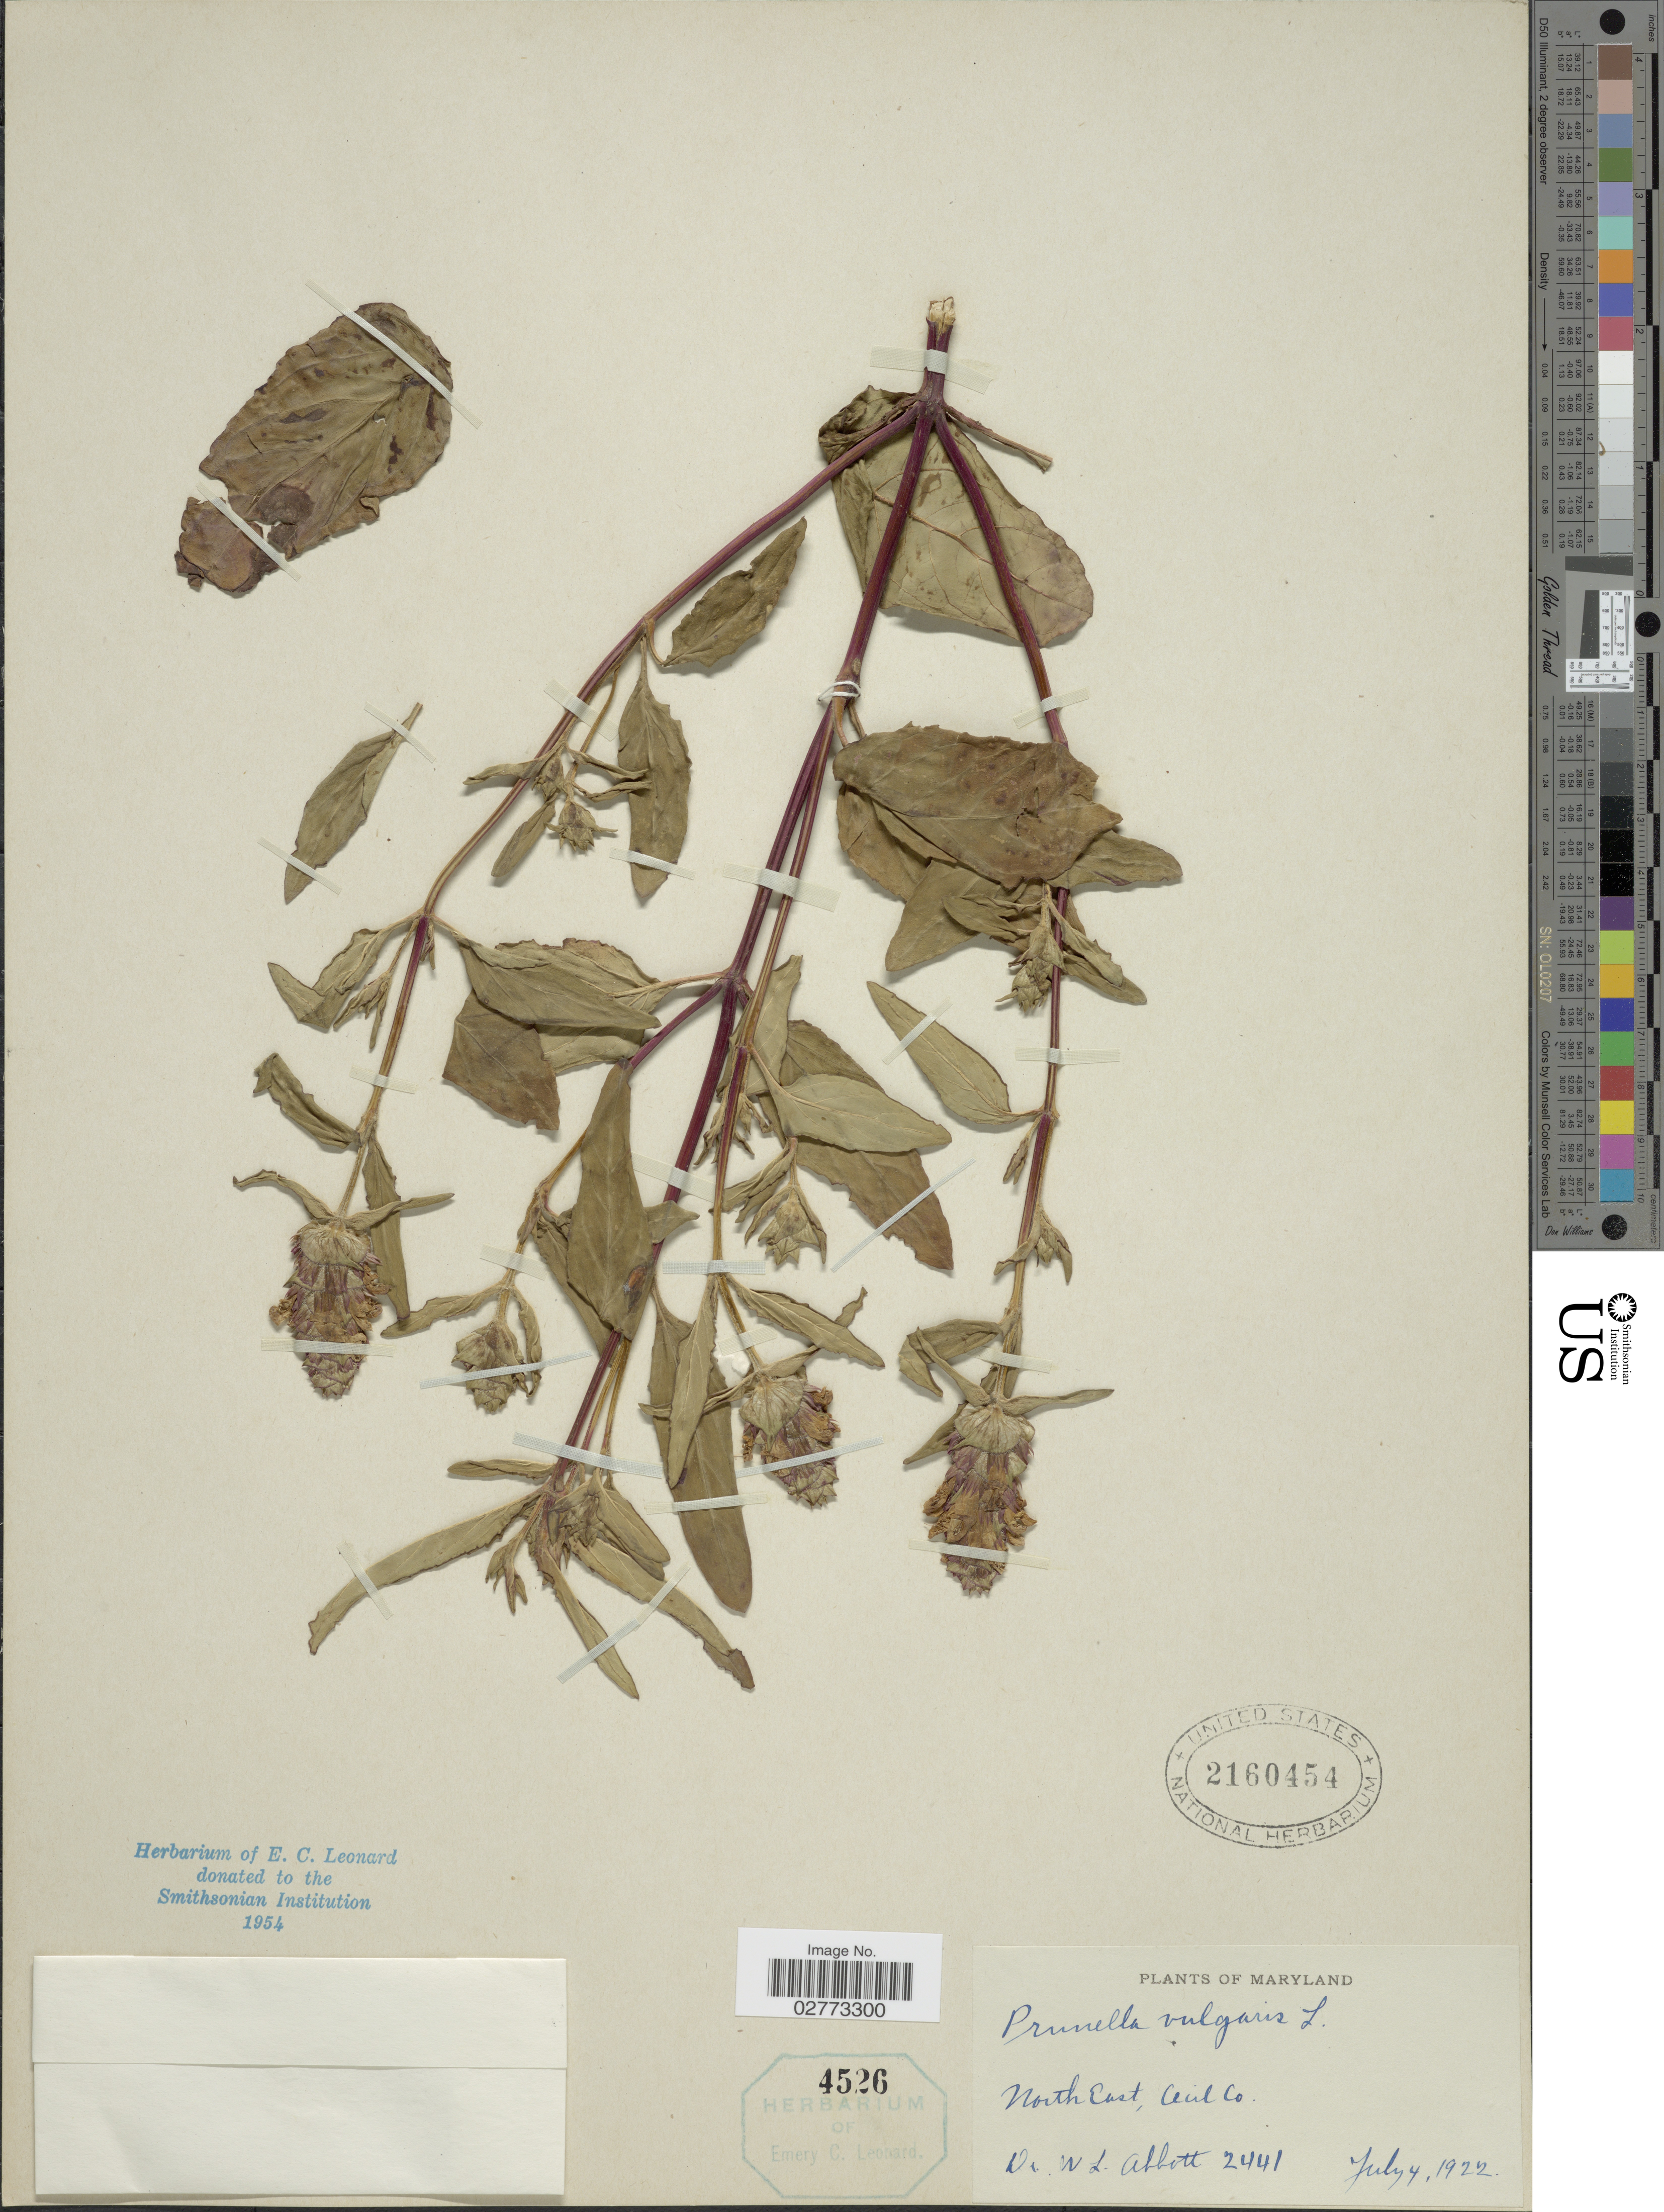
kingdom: Plantae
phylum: Tracheophyta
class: Magnoliopsida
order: Lamiales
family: Lamiaceae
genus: Prunella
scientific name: Prunella vulgaris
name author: L.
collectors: W. L. Abbott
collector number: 2441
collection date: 1922-07-04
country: United States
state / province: Maryland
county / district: Cecil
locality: North East, Cecil Co.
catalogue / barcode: US 2160454